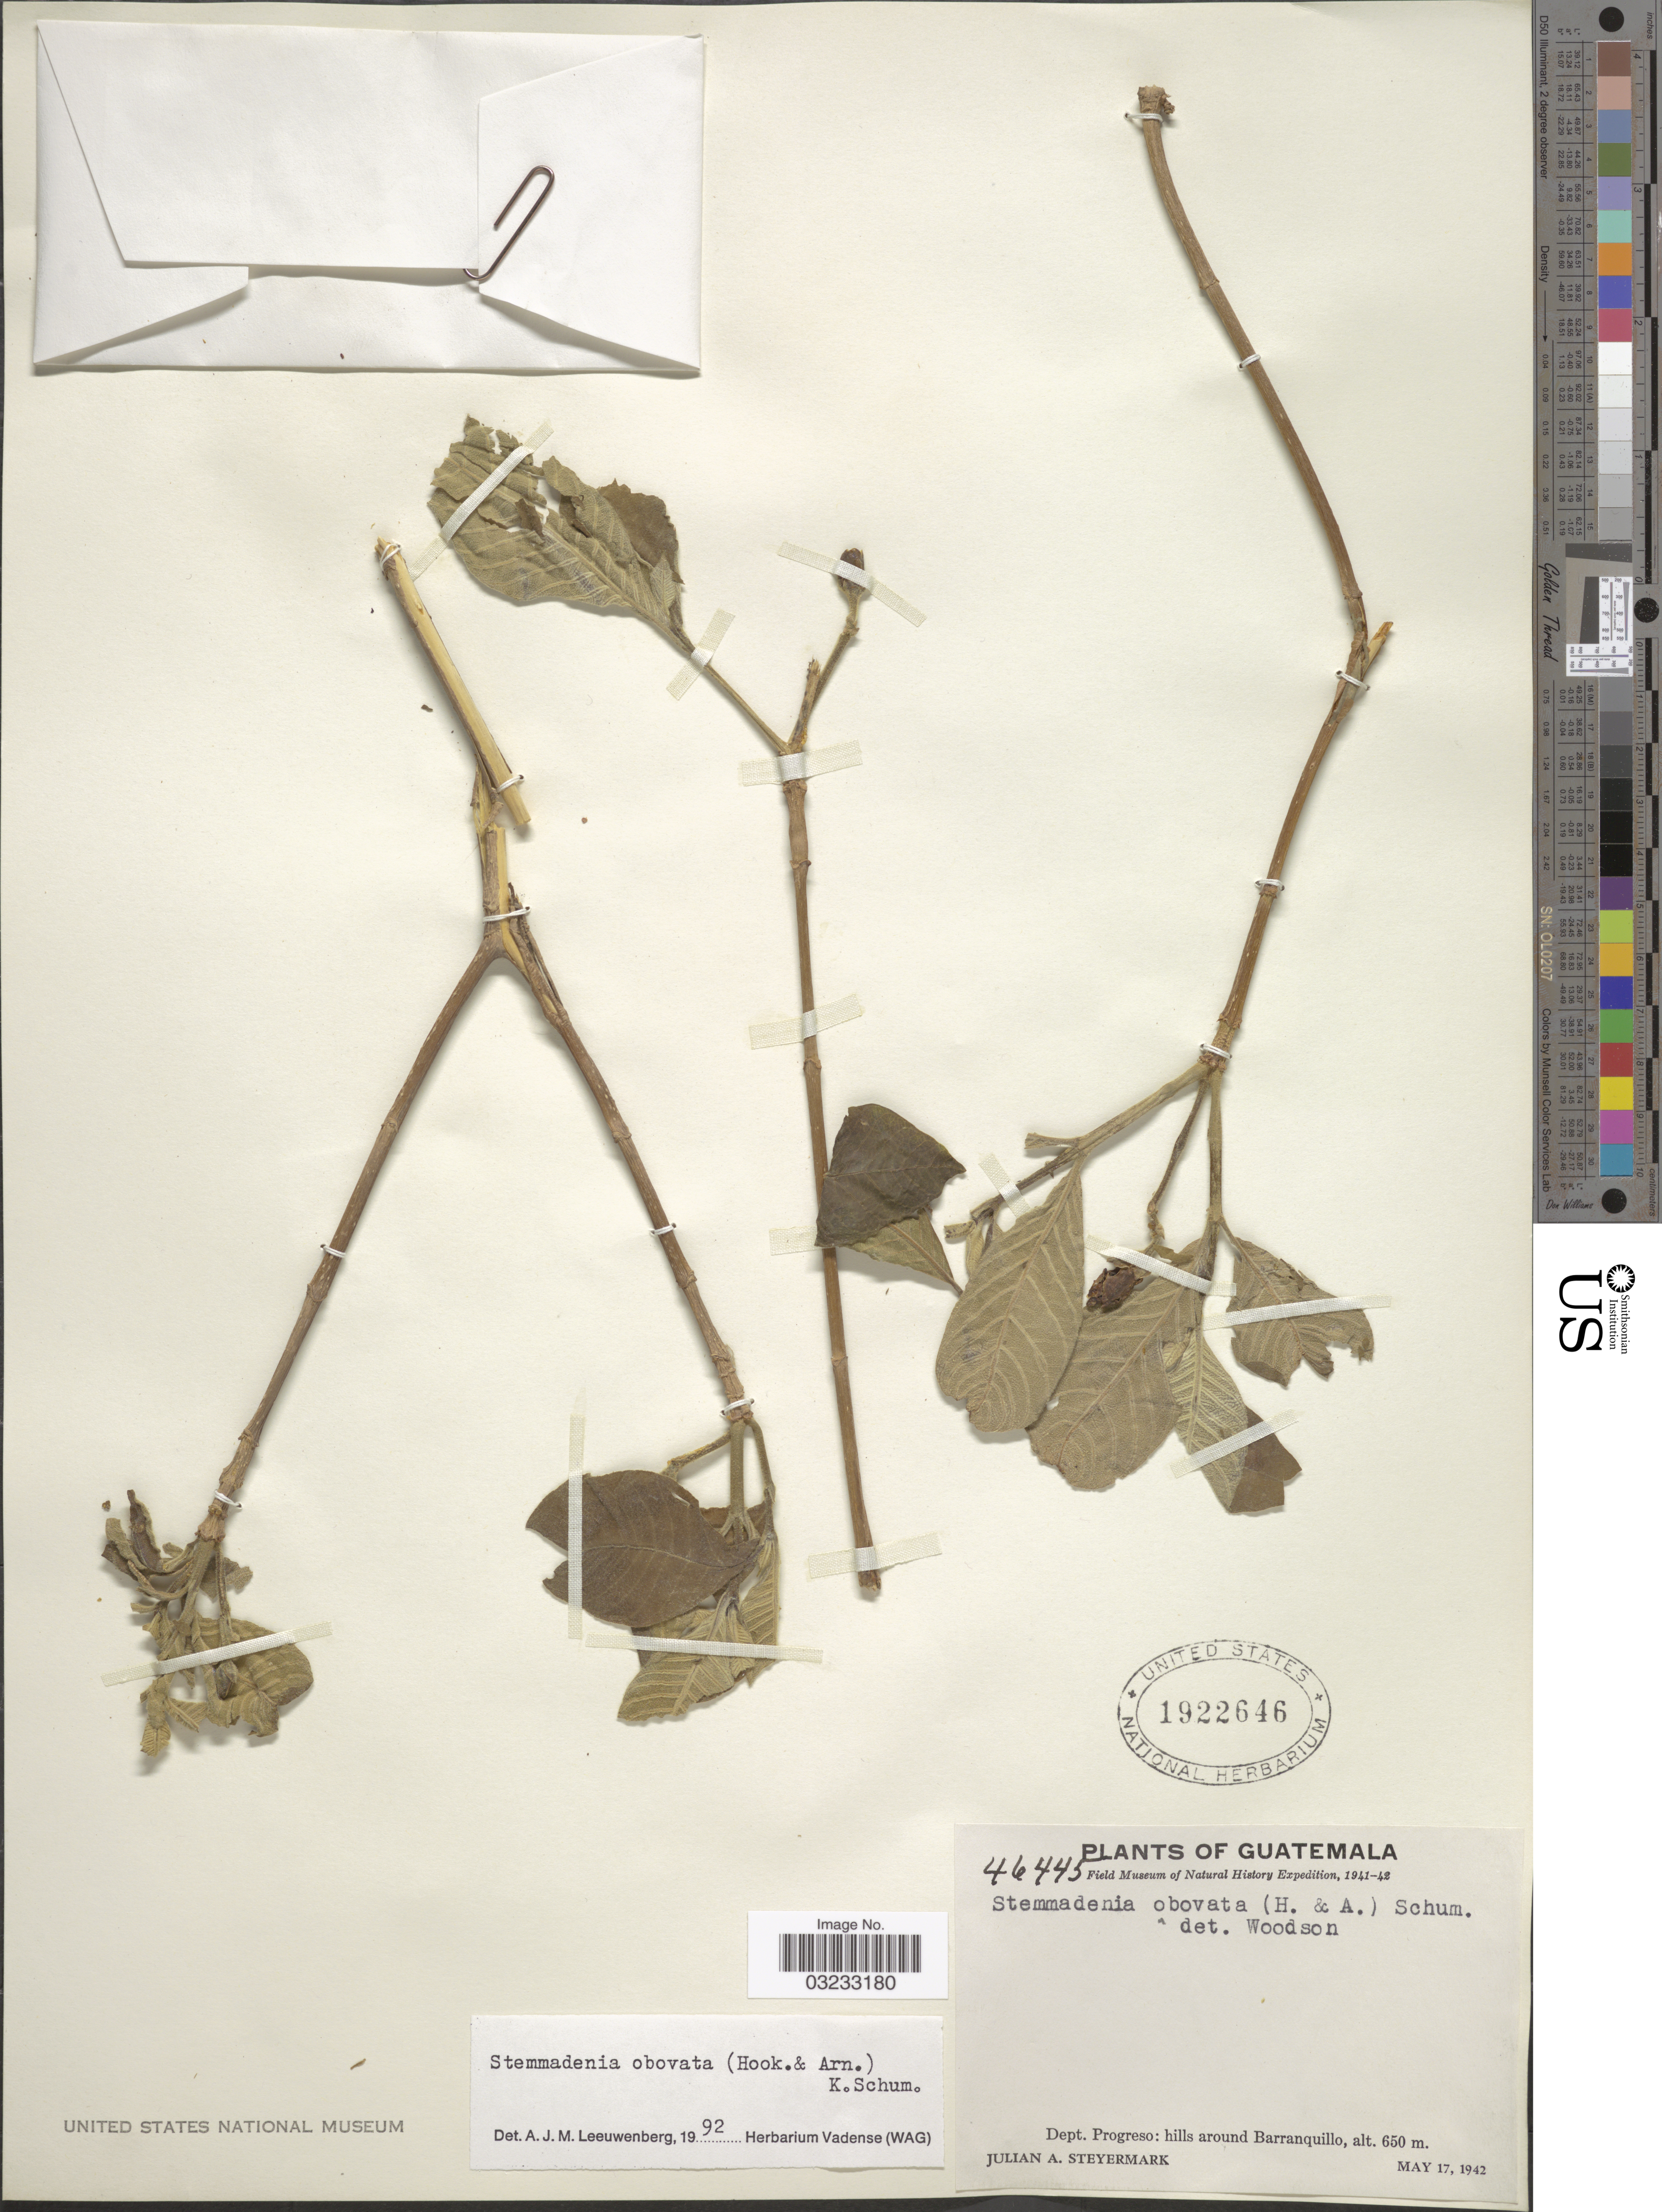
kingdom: Plantae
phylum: Tracheophyta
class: Magnoliopsida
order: Gentianales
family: Apocynaceae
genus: Stemmadenia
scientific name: Stemmadenia obovata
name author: (Hook. & Arn.) K. Schum.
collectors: J. Steyermark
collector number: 46445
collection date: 1942-05-17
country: Guatemala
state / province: El Progreso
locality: Dept. Progreso: hills around Barranquillo.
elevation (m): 650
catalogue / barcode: US 1922646